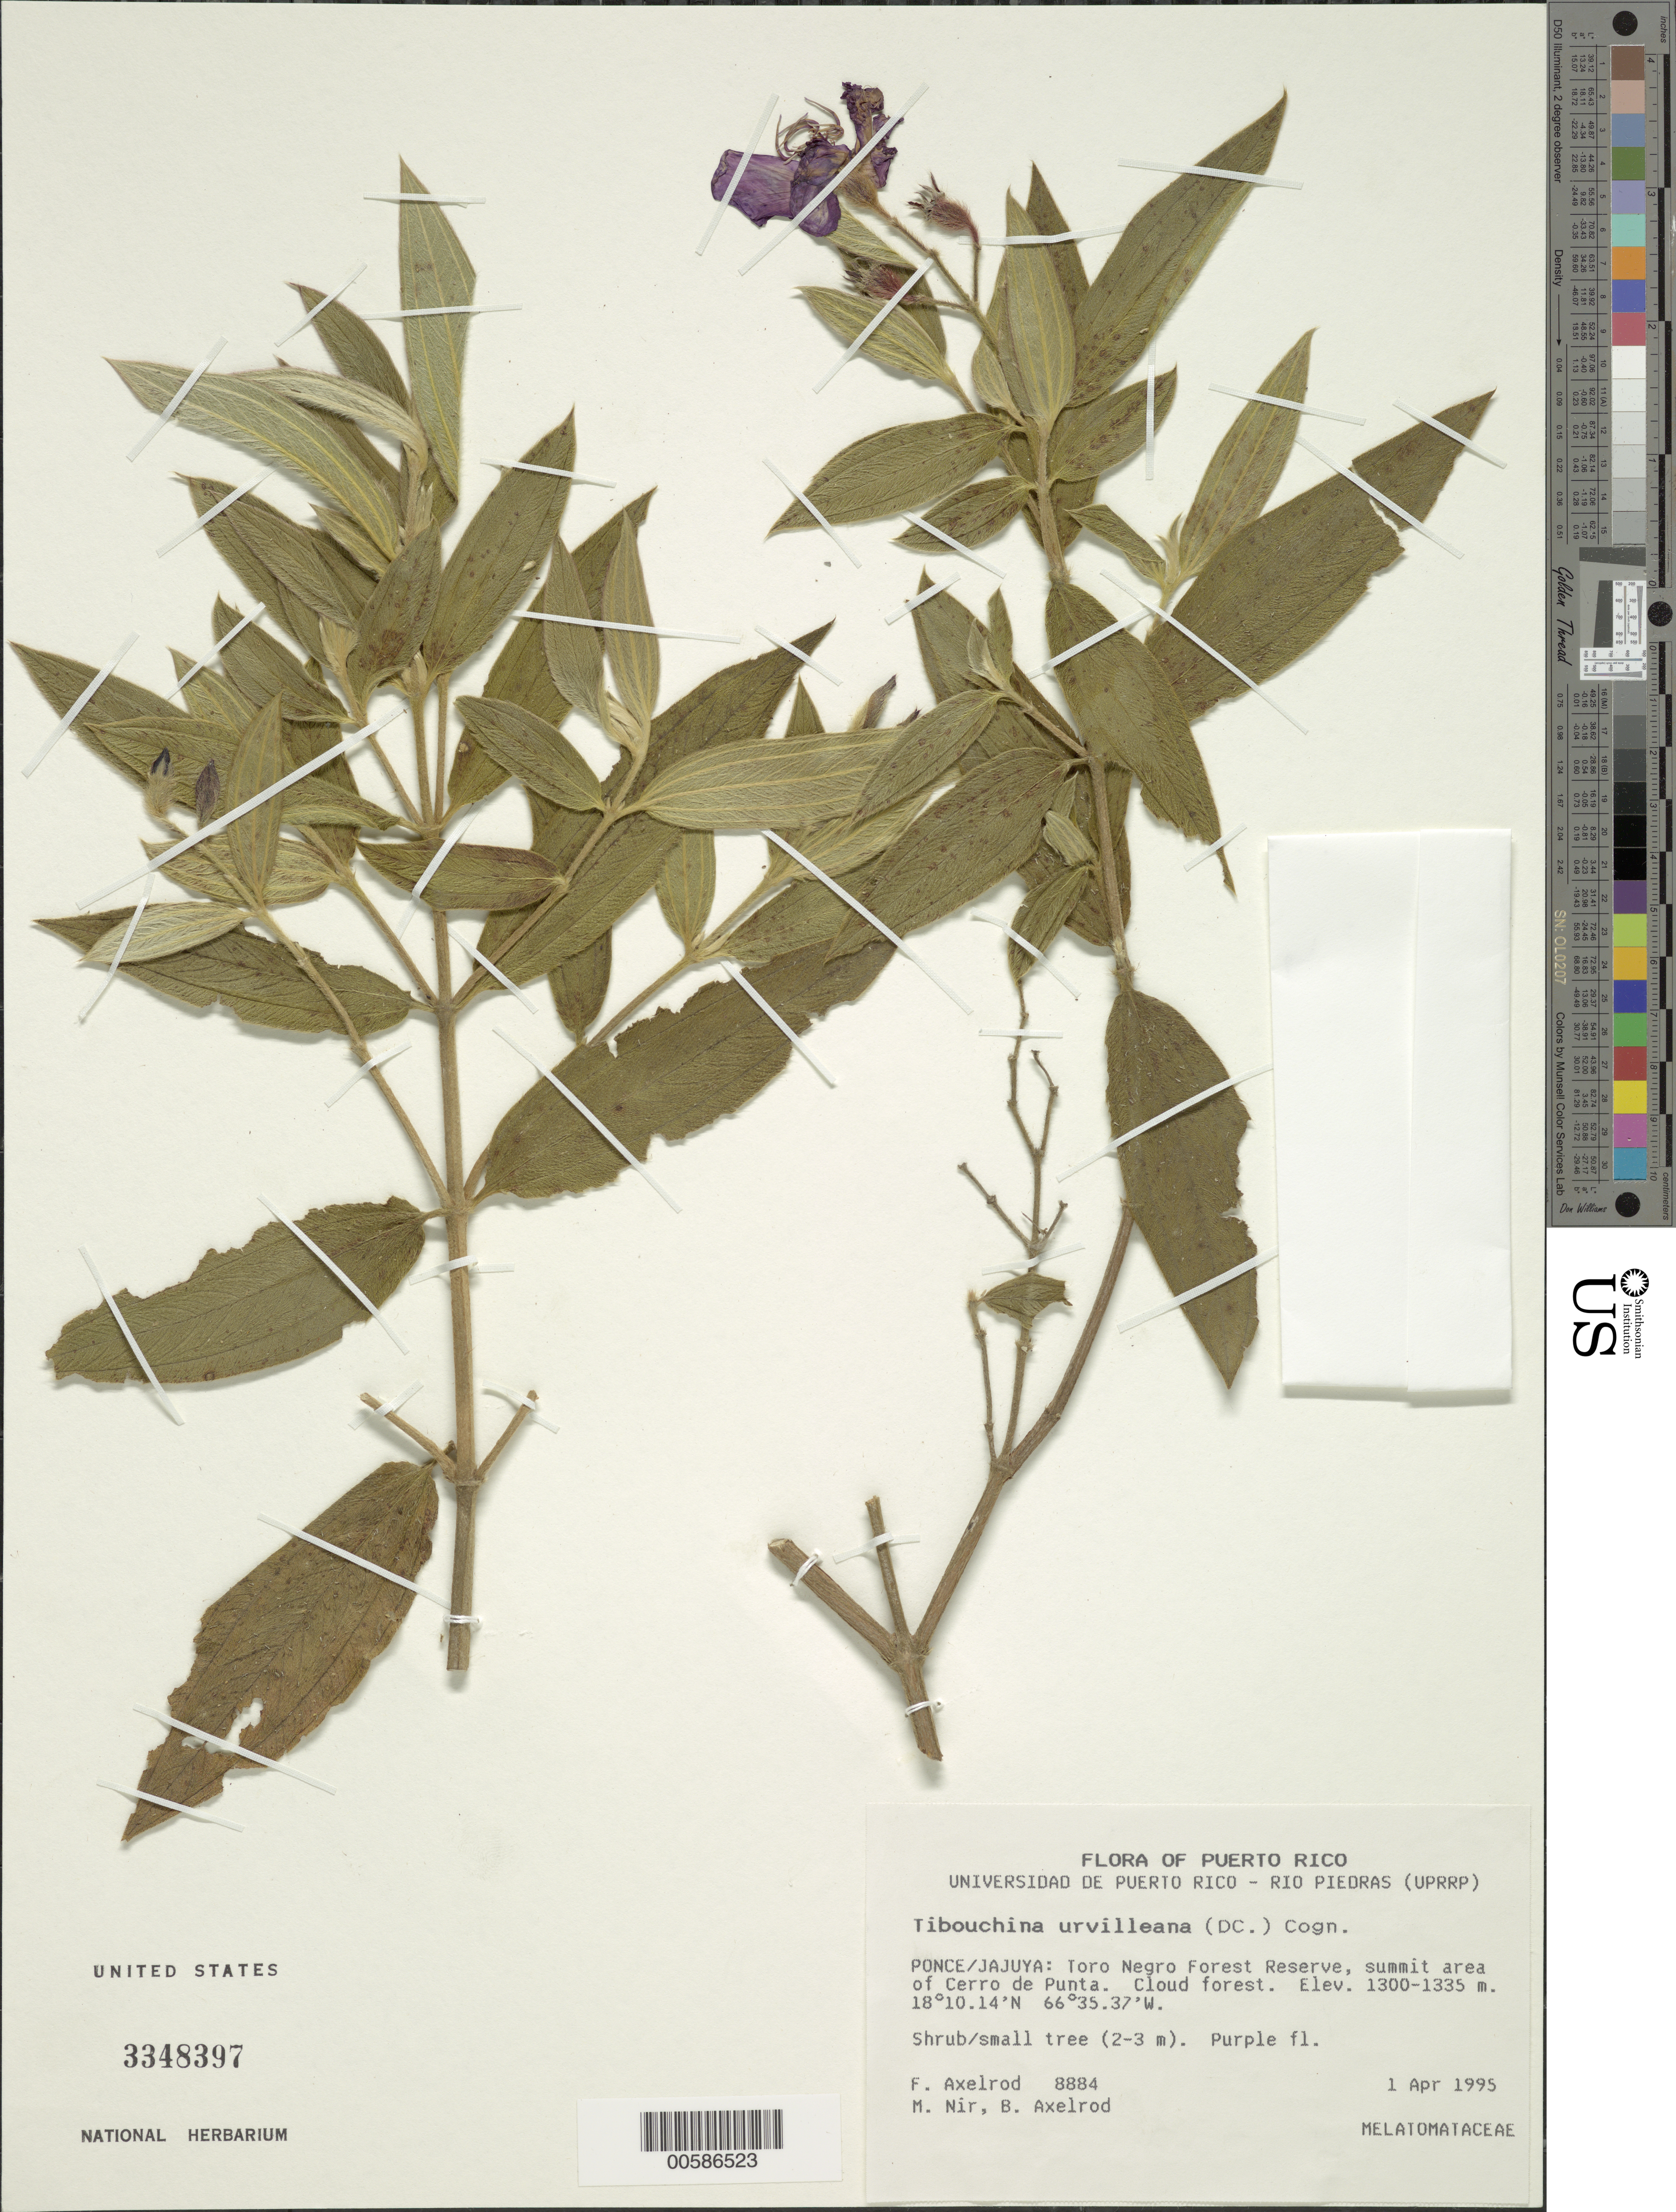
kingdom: Plantae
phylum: Tracheophyta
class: Magnoliopsida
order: Myrtales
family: Melastomataceae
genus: Pleroma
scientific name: Pleroma urvilleanum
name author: (DC.) P.J.F. Guim. & Michelang.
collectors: F. S. Axelrod, M. A. Nir, B. Axelrod & P. González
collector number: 8884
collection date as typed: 01 Apr 1995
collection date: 1995-04-01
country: Puerto Rico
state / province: Jayuya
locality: Ponce/Jajuya: Tor Negro Forest Reserve, summit area of Cerro de Punta.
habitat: Cloud forest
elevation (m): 1300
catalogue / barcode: US 3348397